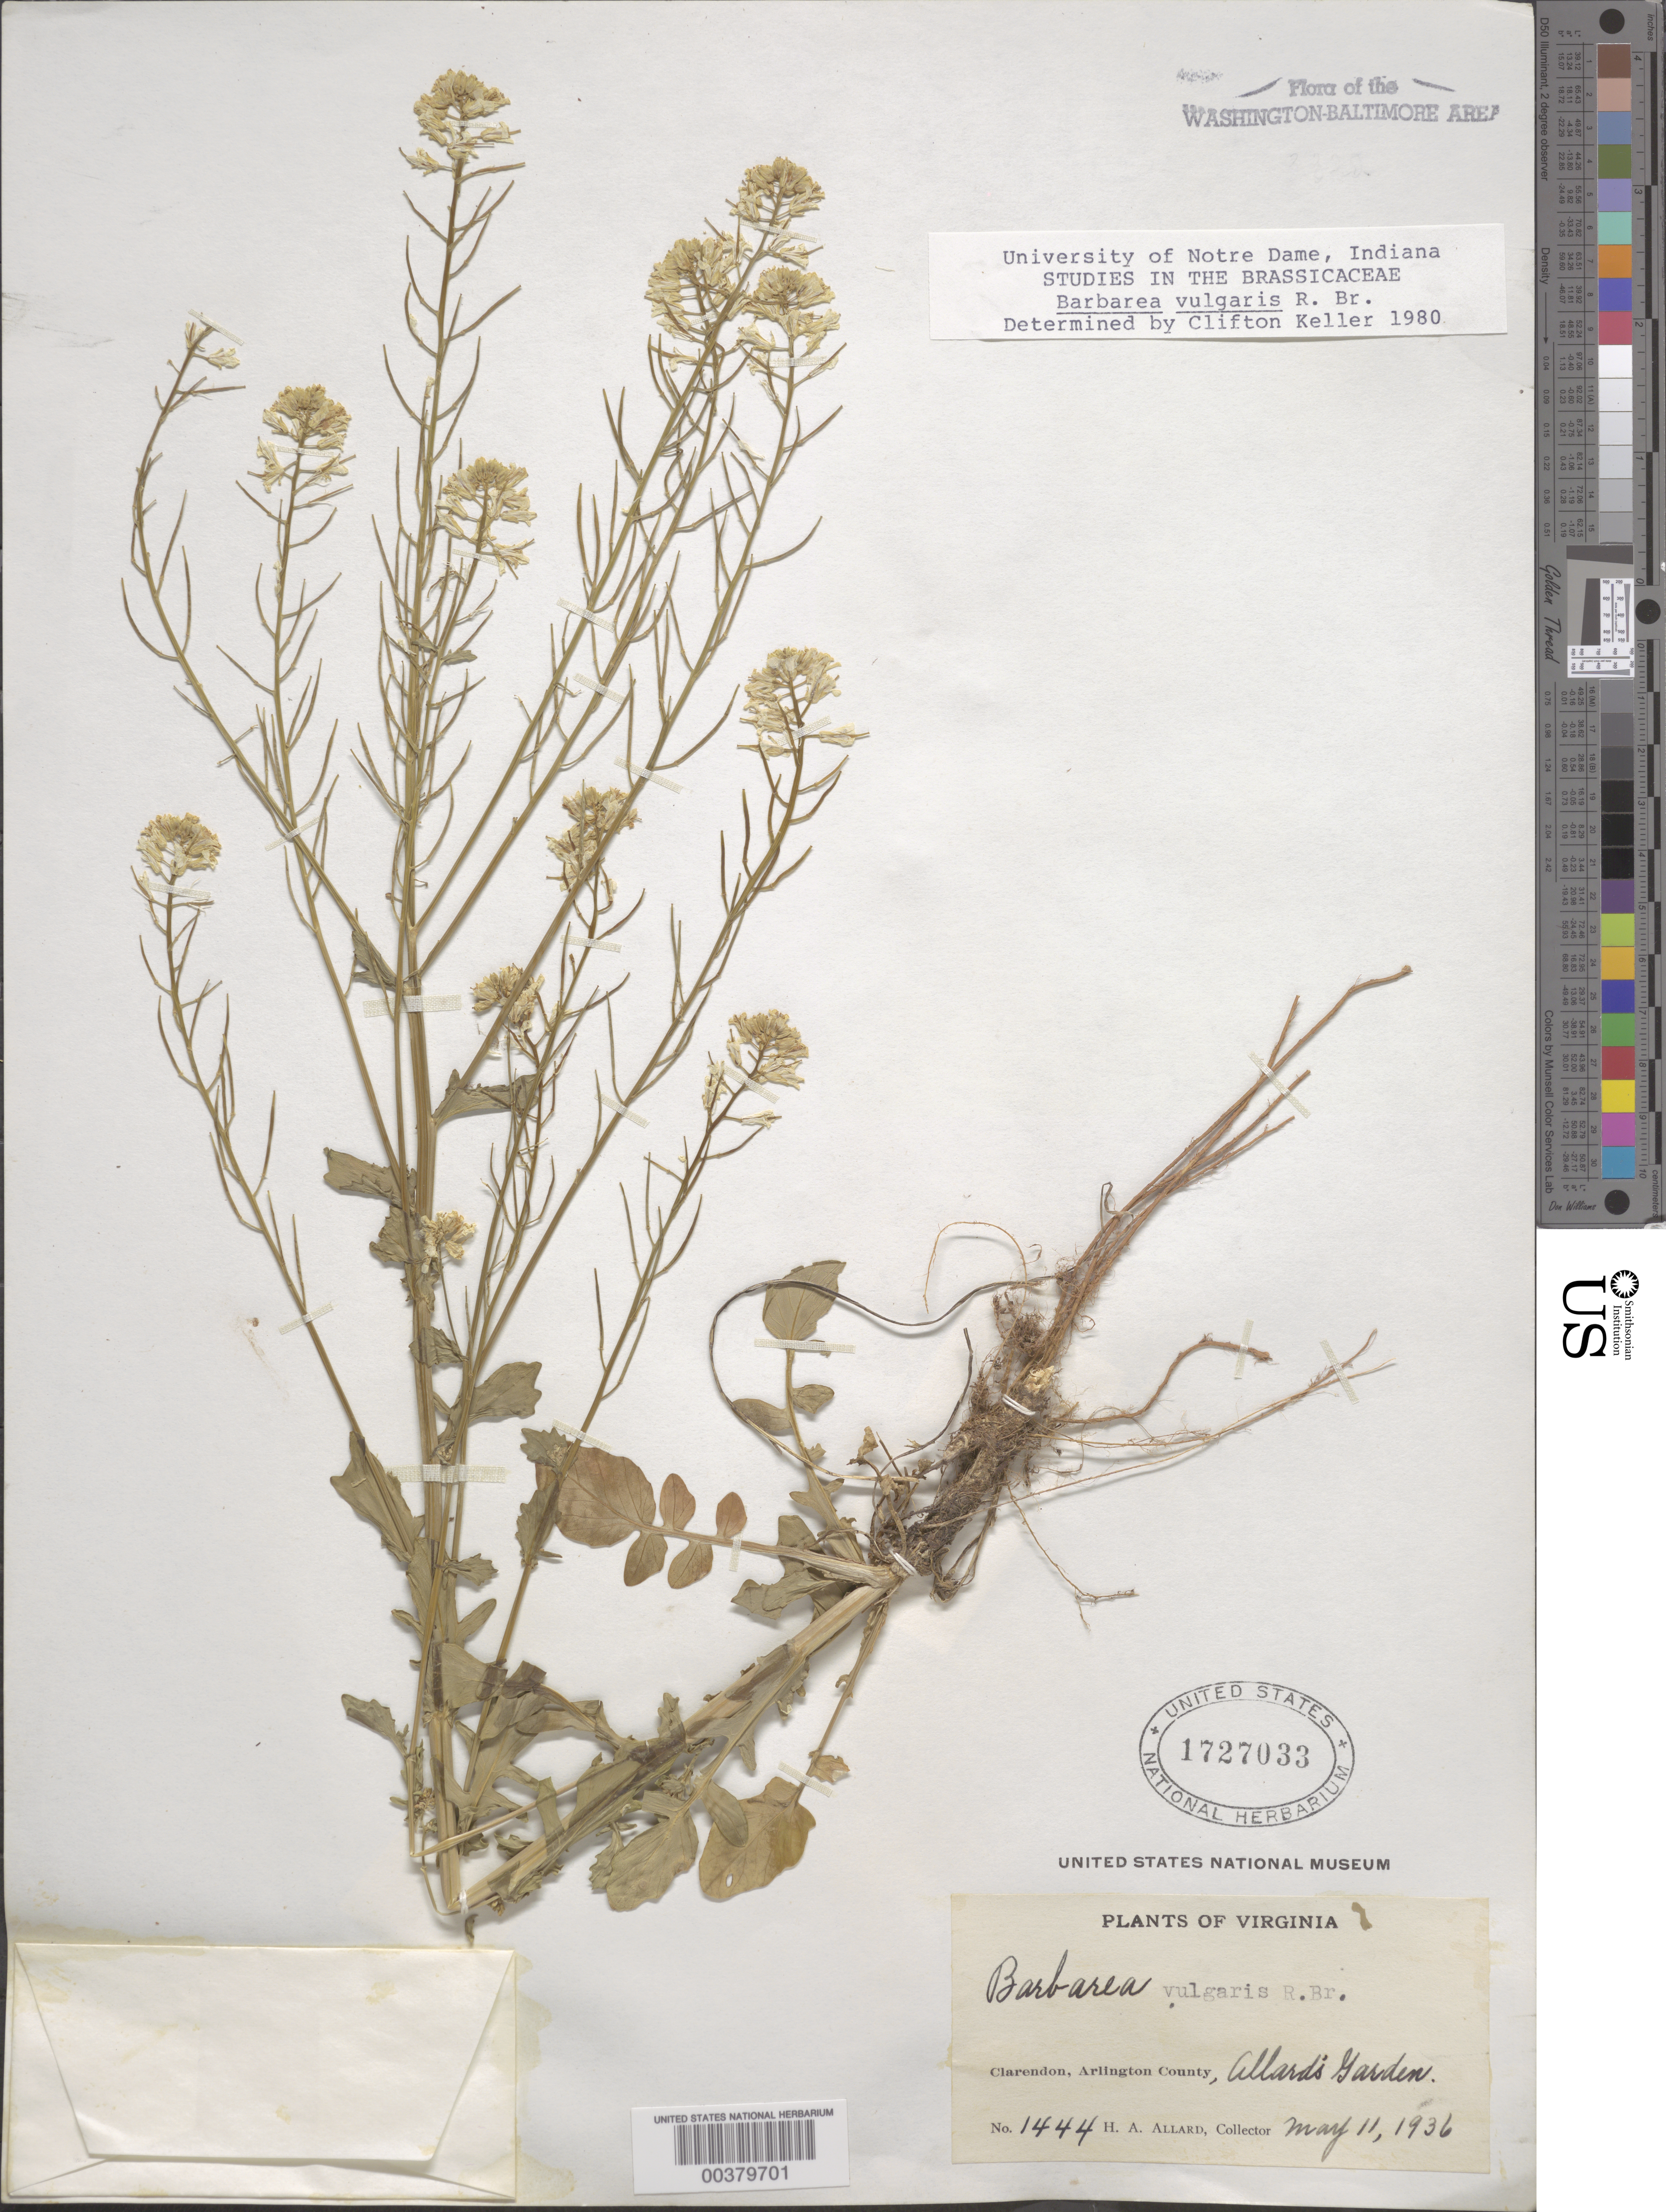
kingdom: Plantae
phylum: Tracheophyta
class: Magnoliopsida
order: Brassicales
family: Brassicaceae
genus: Barbarea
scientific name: Barbarea vulgaris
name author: W.T. Aiton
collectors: H. A. Allard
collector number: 1444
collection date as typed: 11 May 1936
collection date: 1936-05-11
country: United States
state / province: Virginia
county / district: Arlington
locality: Clarendon, Allards garden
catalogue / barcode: US 1727033